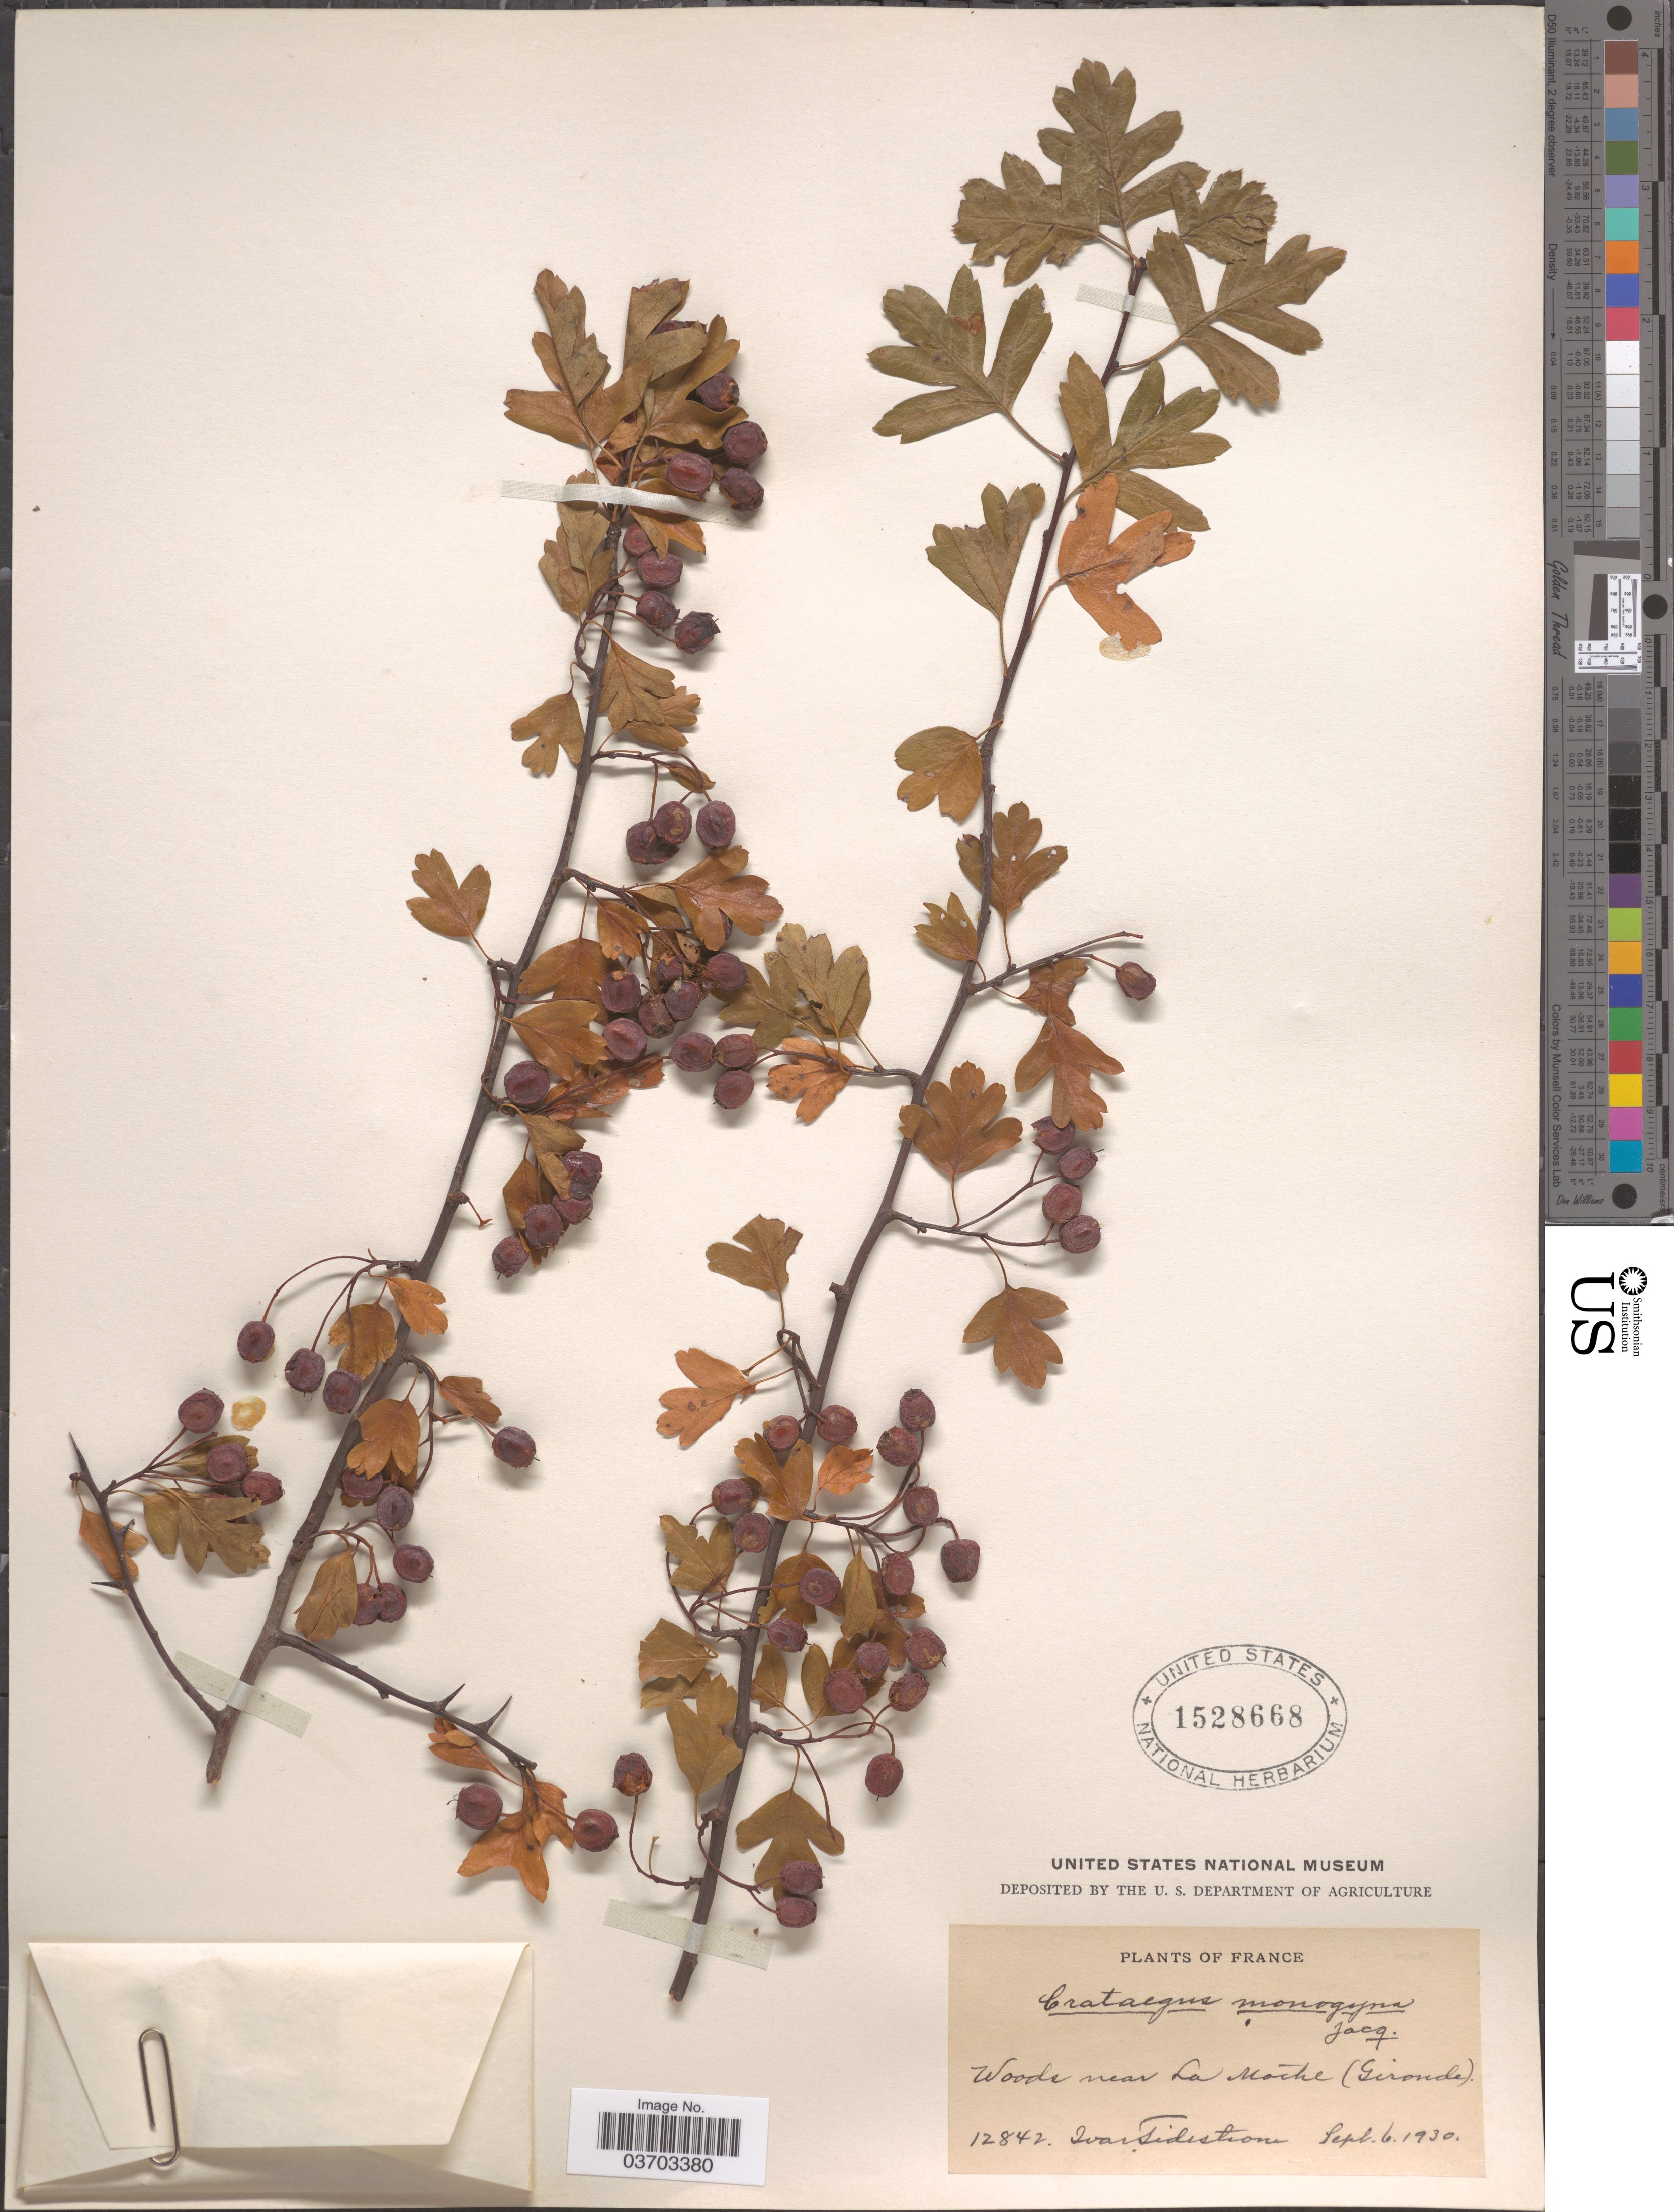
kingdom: Plantae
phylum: Tracheophyta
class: Magnoliopsida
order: Rosales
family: Rosaceae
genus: Crataegus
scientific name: Crataegus monogyna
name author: Lindin.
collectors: I. F. Tidestrom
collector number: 12842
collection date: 1930-09-06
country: France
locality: Woods near La Mothe (Gironde).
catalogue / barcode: US 1528668